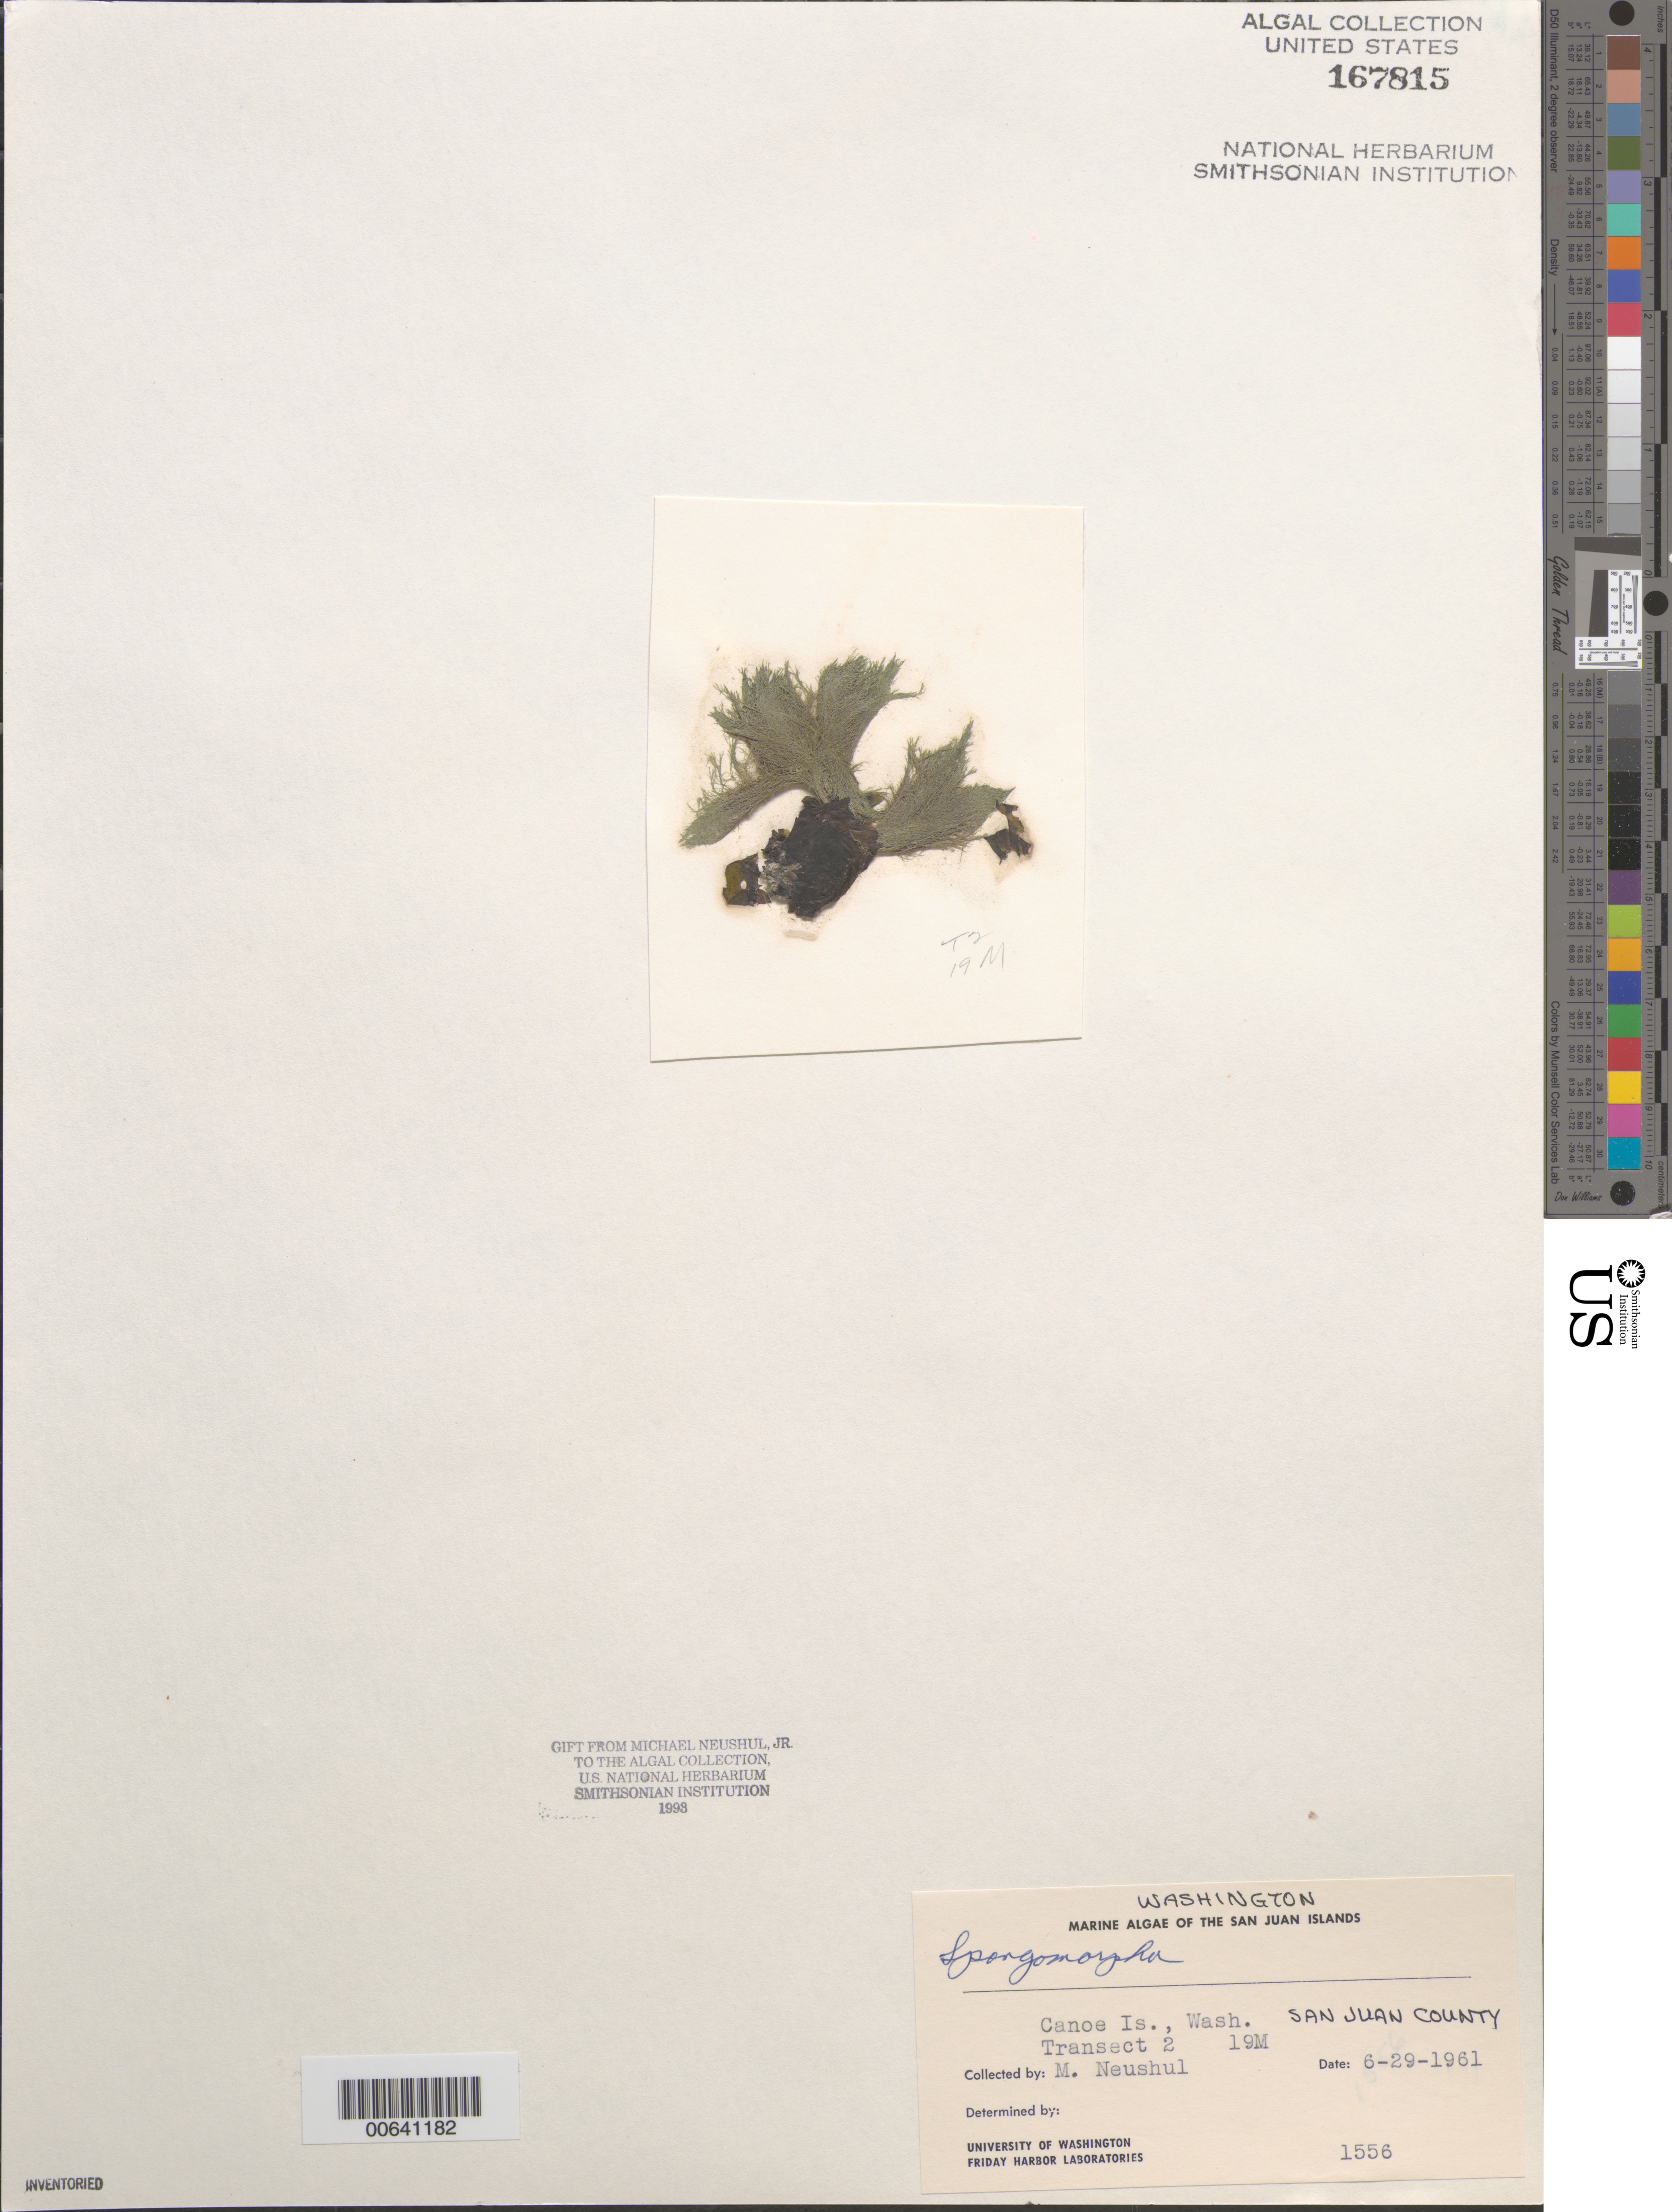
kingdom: Plantae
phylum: Chlorophyta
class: Ulvophyceae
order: Ulotrichales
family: Ulotrichaceae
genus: Spongomorpha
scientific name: Spongomorpha sp.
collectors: M. Neushul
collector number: Neushul 1556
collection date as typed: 29 Jun 1961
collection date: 1961-06-29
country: United States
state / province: Washington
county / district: San Juan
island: Canoe Island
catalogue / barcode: US 167815